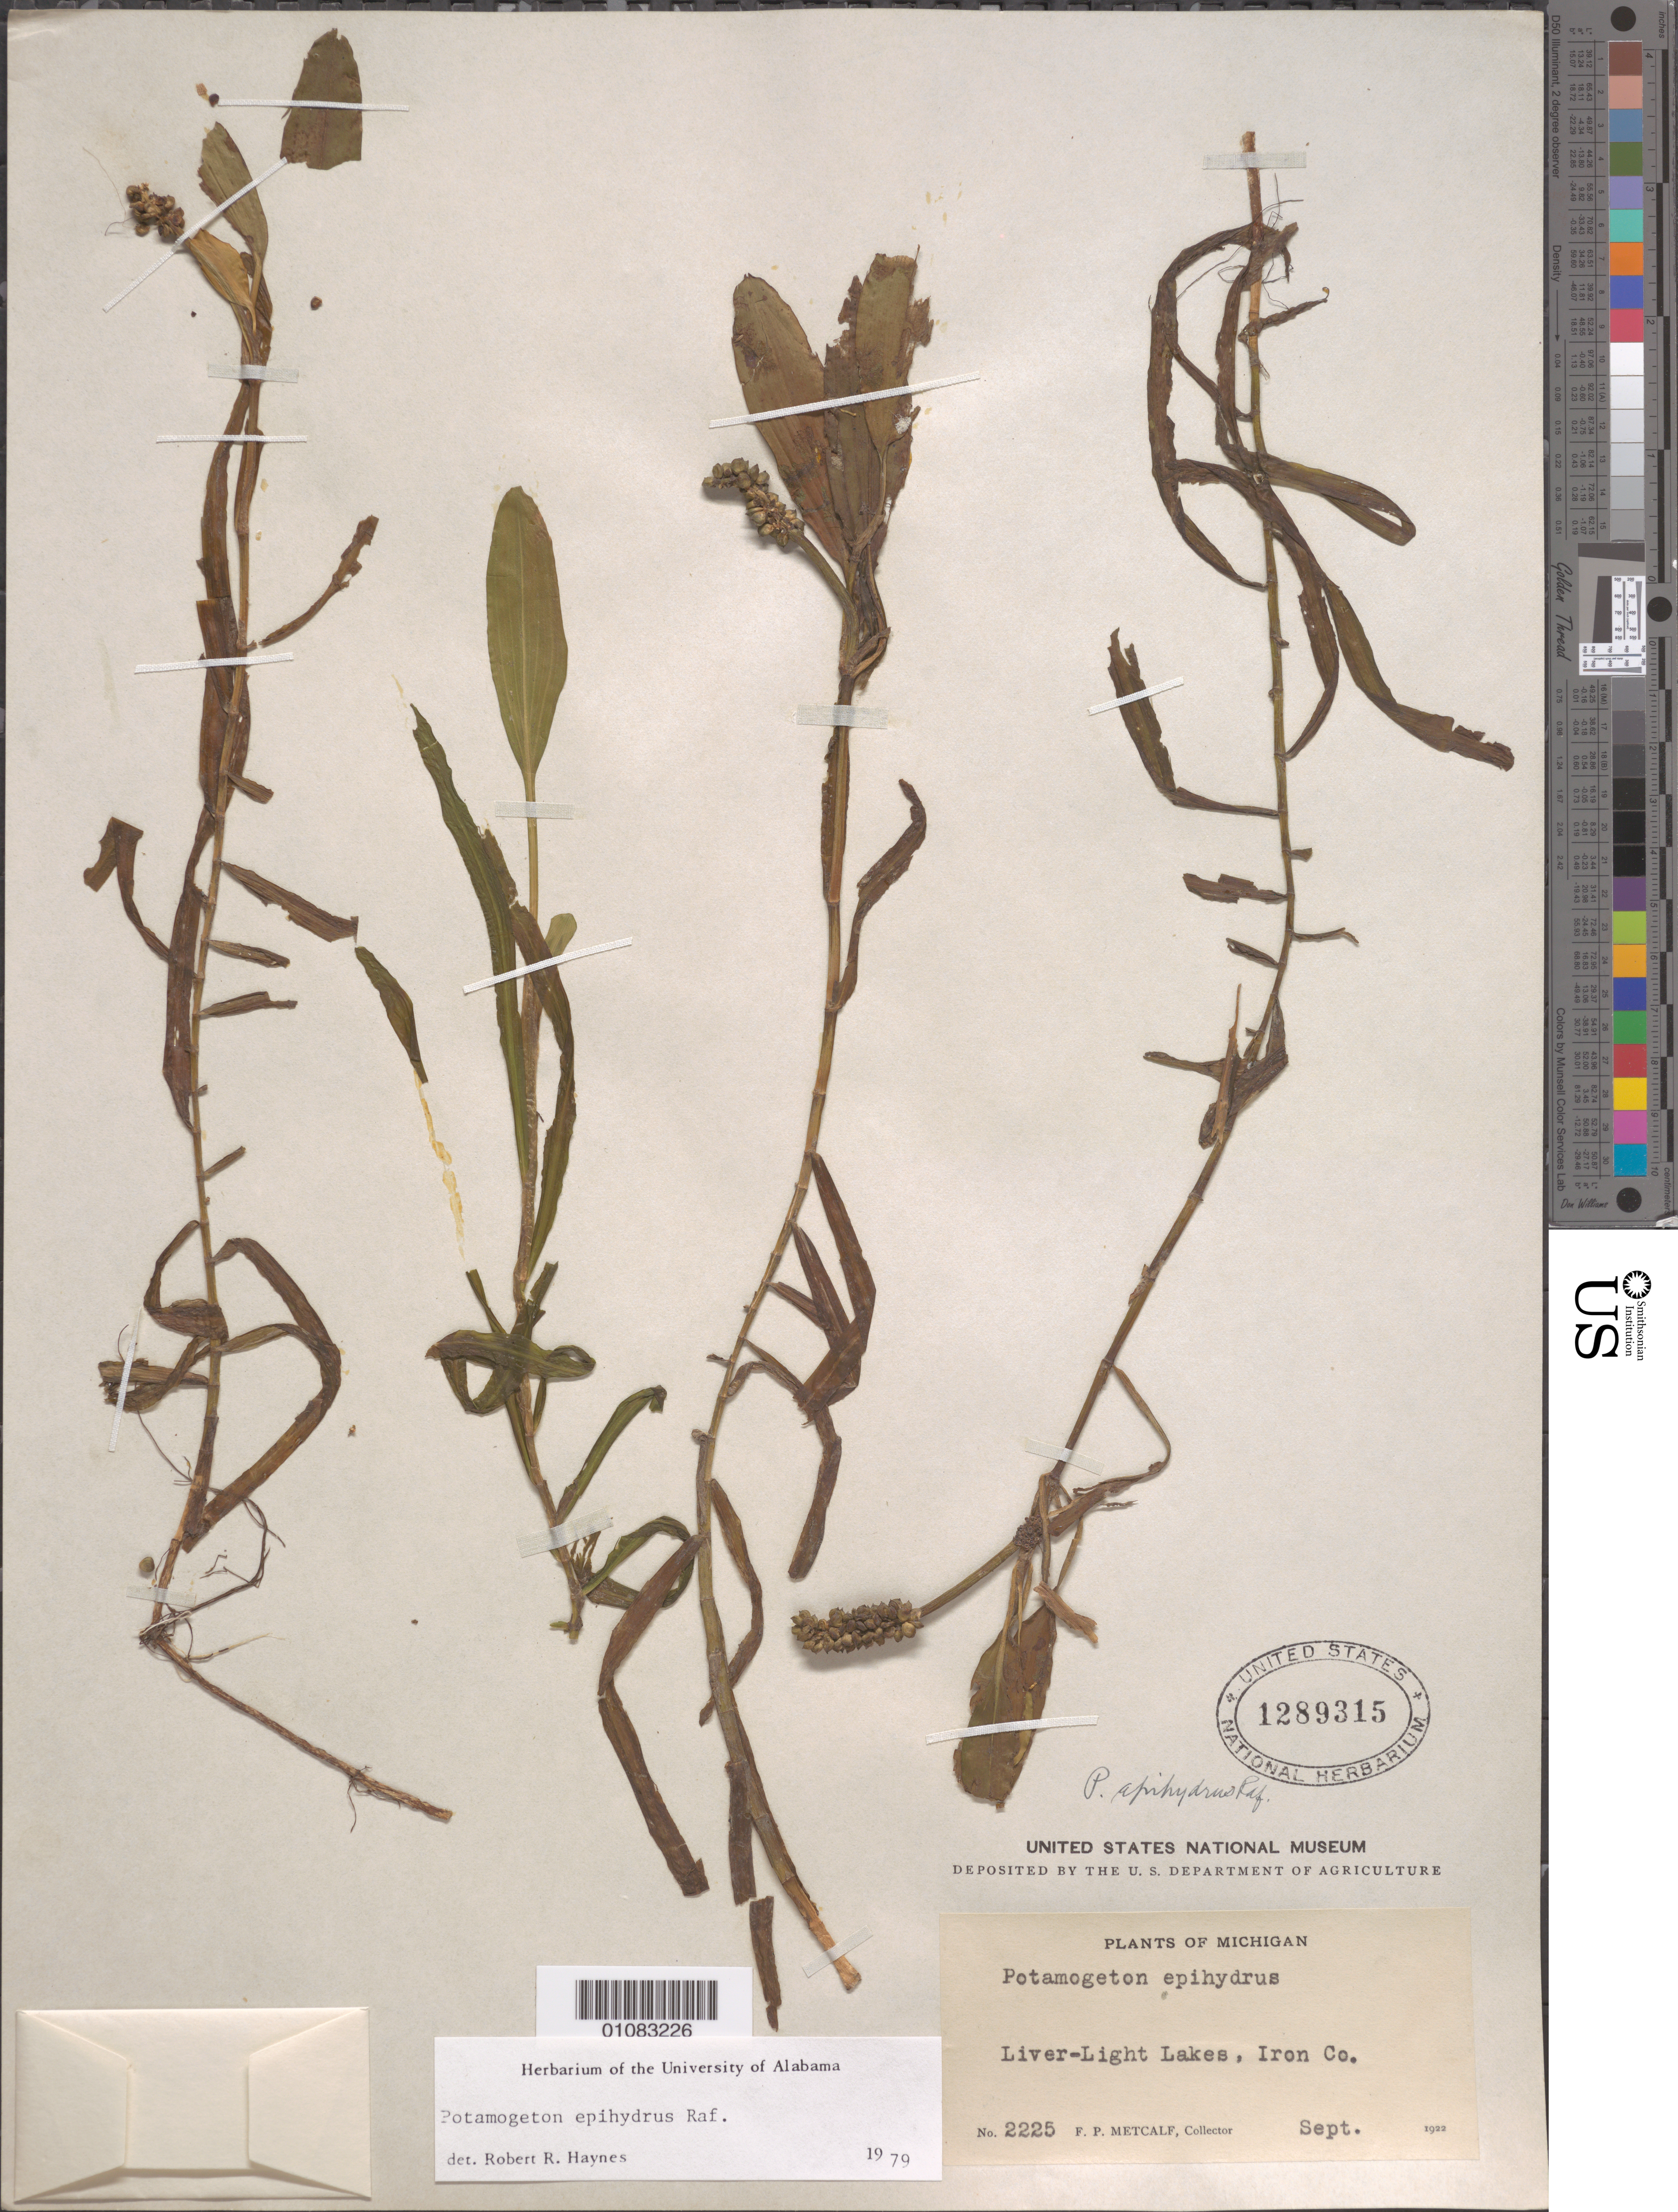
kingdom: Plantae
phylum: Tracheophyta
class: Liliopsida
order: Alismatales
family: Potamogetonaceae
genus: Potamogeton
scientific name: Potamogeton epihydrus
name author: Raf.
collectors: F. P. Metcalf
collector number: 2225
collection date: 1922-09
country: United States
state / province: Michigan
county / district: Iron County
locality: Liver- Light Lakes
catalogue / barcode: US 1289315